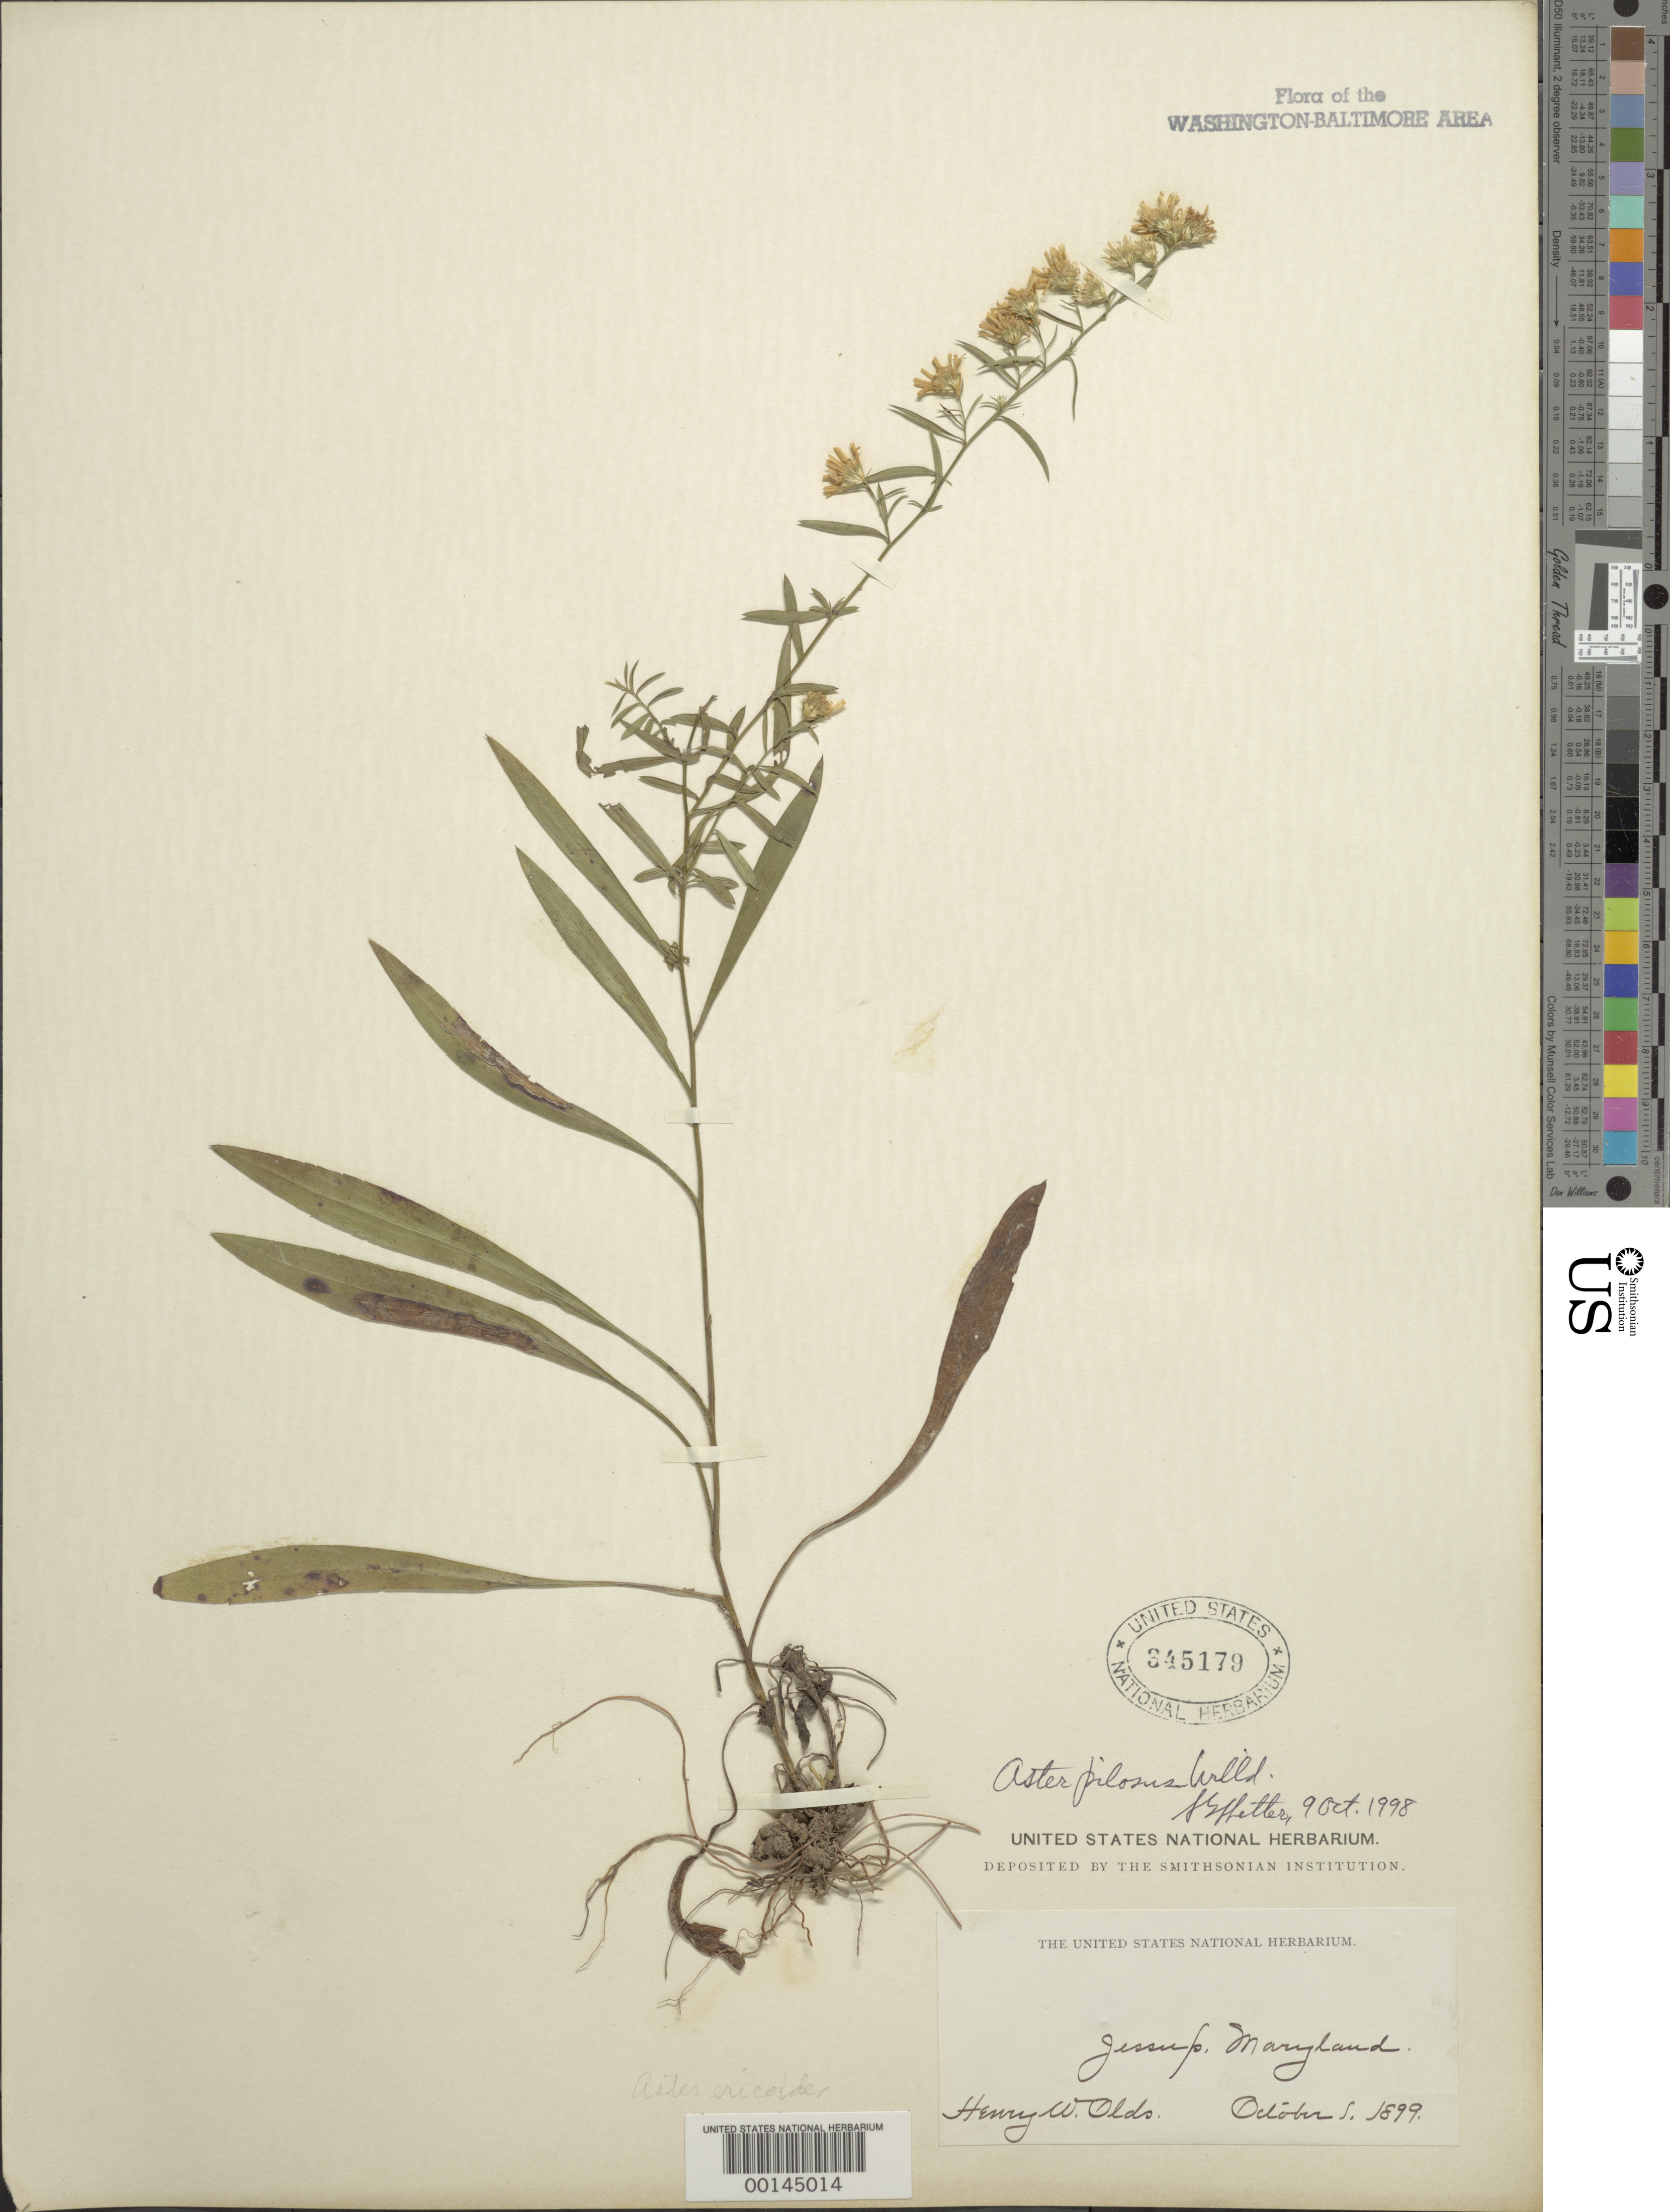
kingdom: Plantae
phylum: Tracheophyta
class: Magnoliopsida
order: Asterales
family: Asteraceae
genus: Symphyotrichum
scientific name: Symphyotrichum pilosum var. pringlei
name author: (A. Gray) G.L. Nesom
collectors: H. W. Olds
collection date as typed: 01 Oct 1899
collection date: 1899-10-01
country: United States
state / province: Maryland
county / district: Anne Arundel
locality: Jessup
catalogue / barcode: US 345179